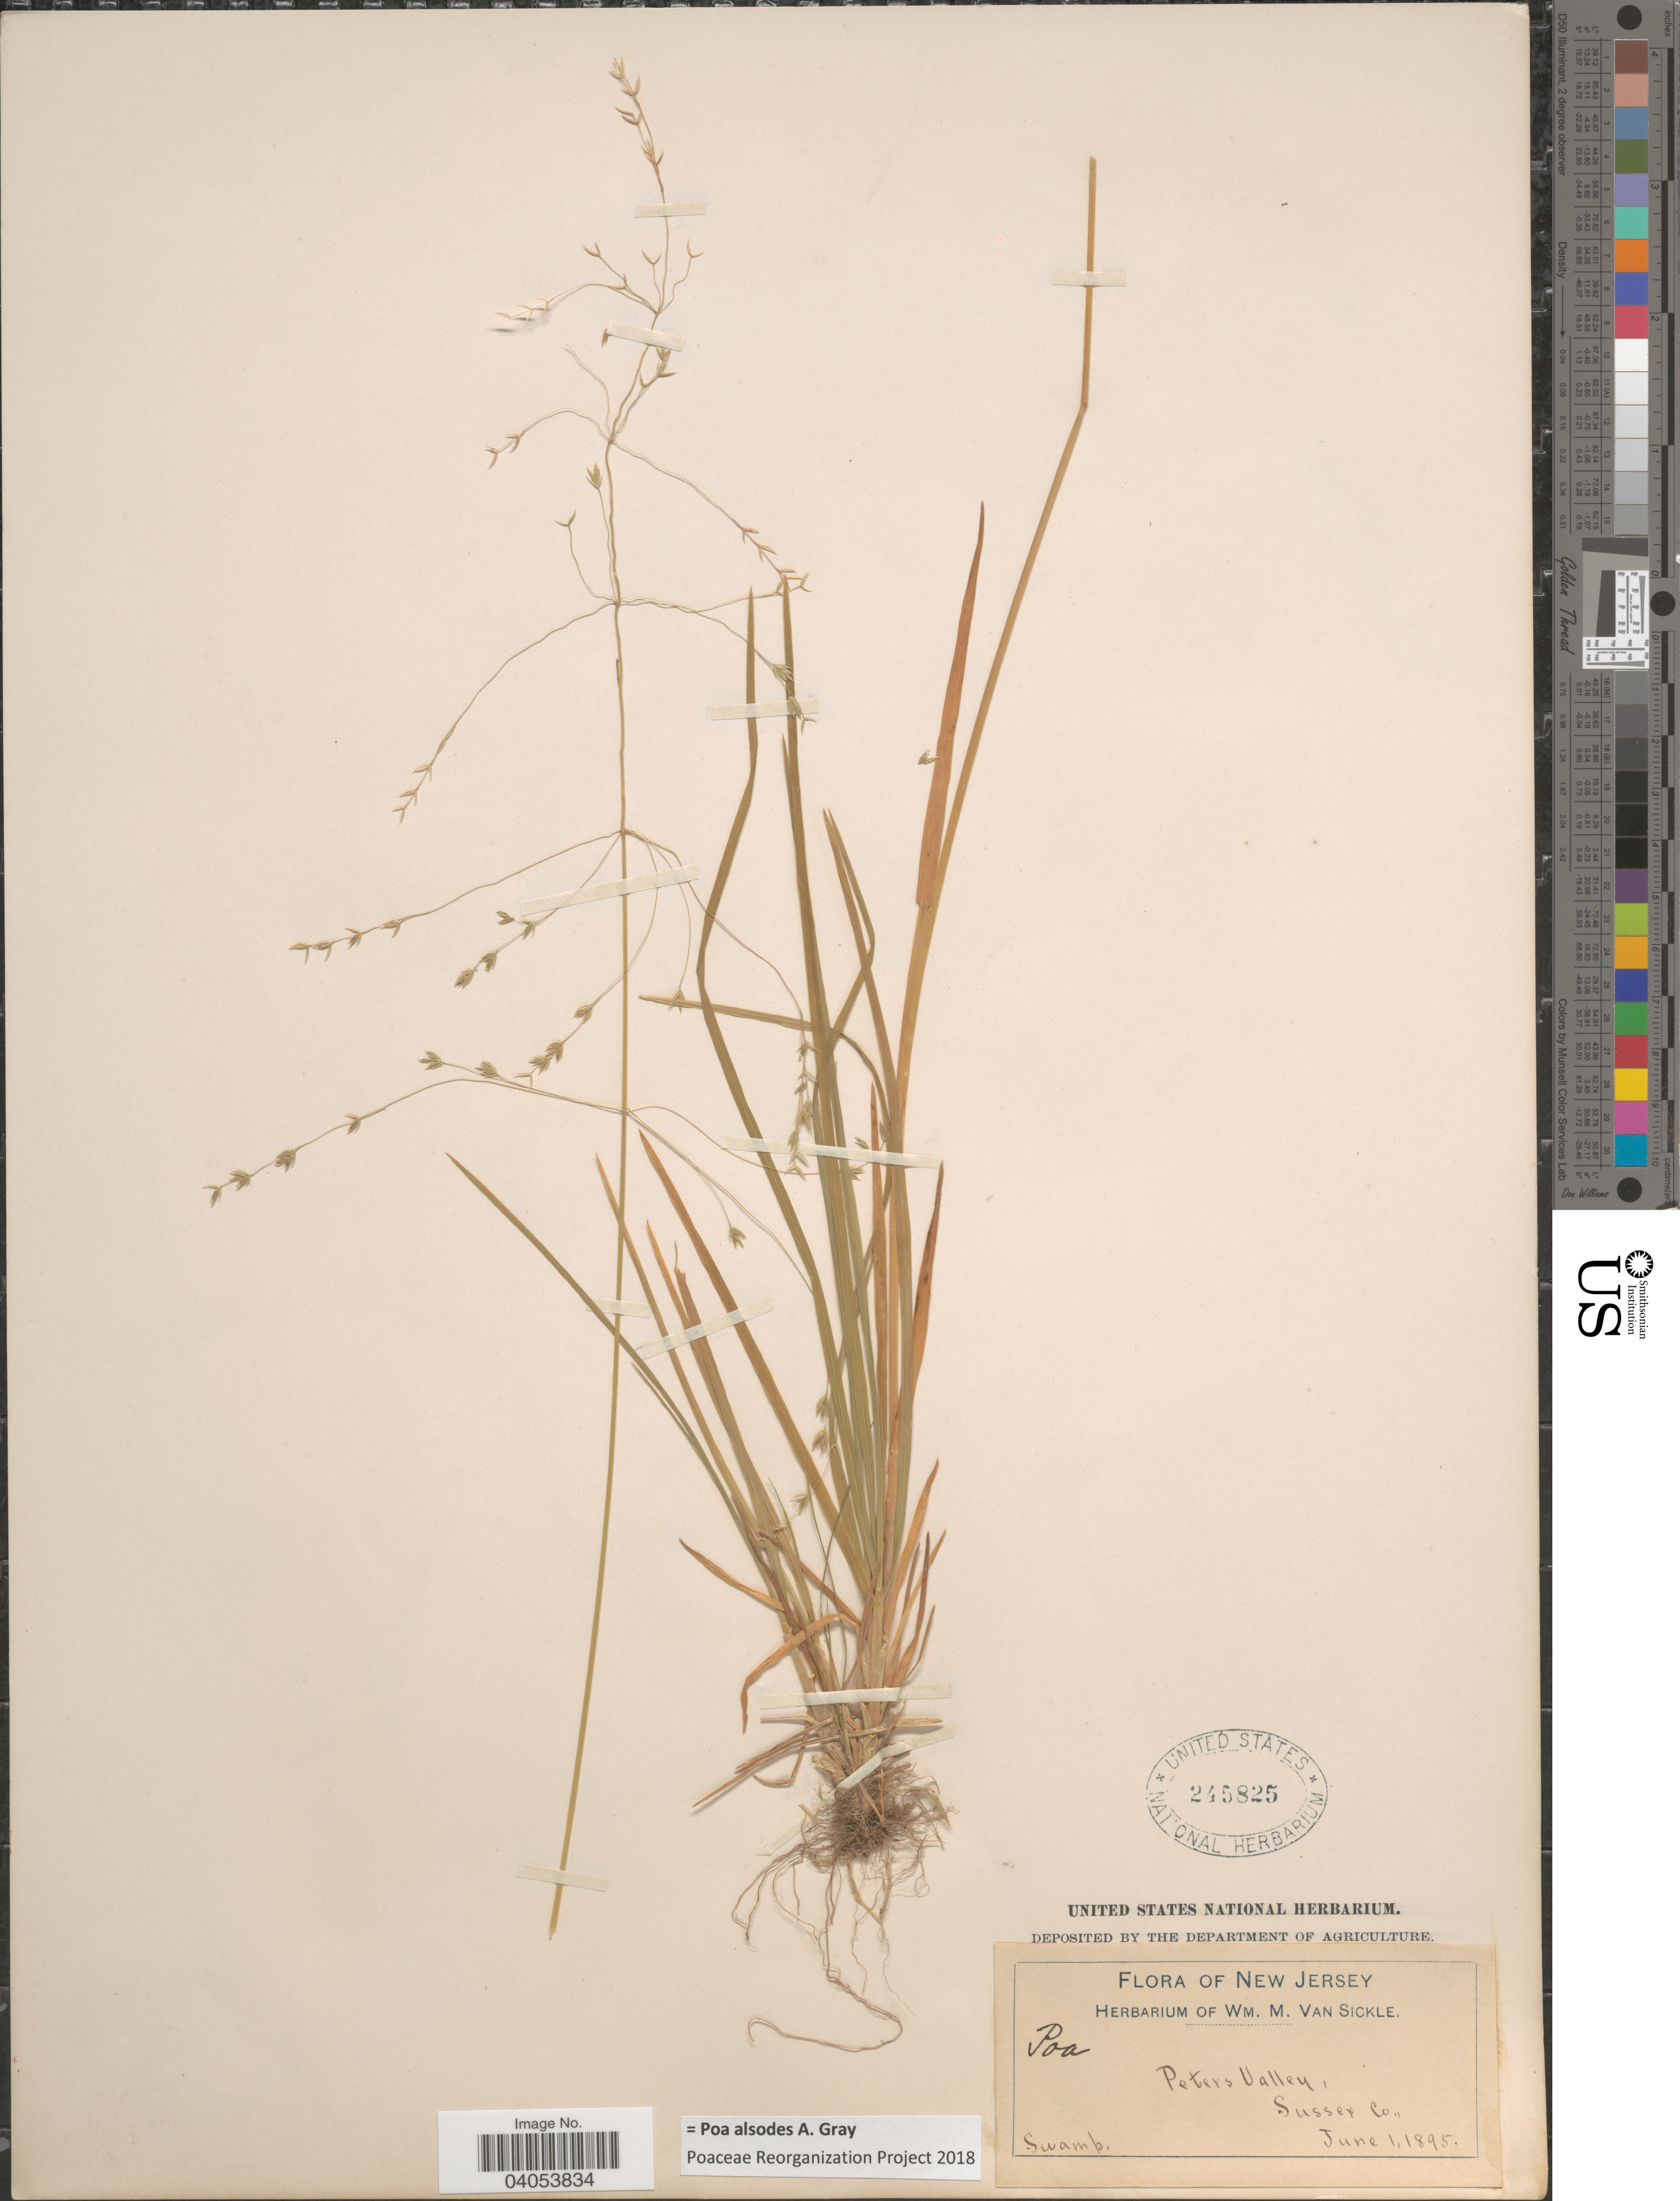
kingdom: Plantae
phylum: Tracheophyta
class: Liliopsida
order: Poales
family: Poaceae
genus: Poa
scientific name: Poa alsodes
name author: A. Gray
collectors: W. M. Van Sickle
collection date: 1895-06-01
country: United States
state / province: New Jersey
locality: Peters Valley, Sussex Co.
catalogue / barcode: US 245825